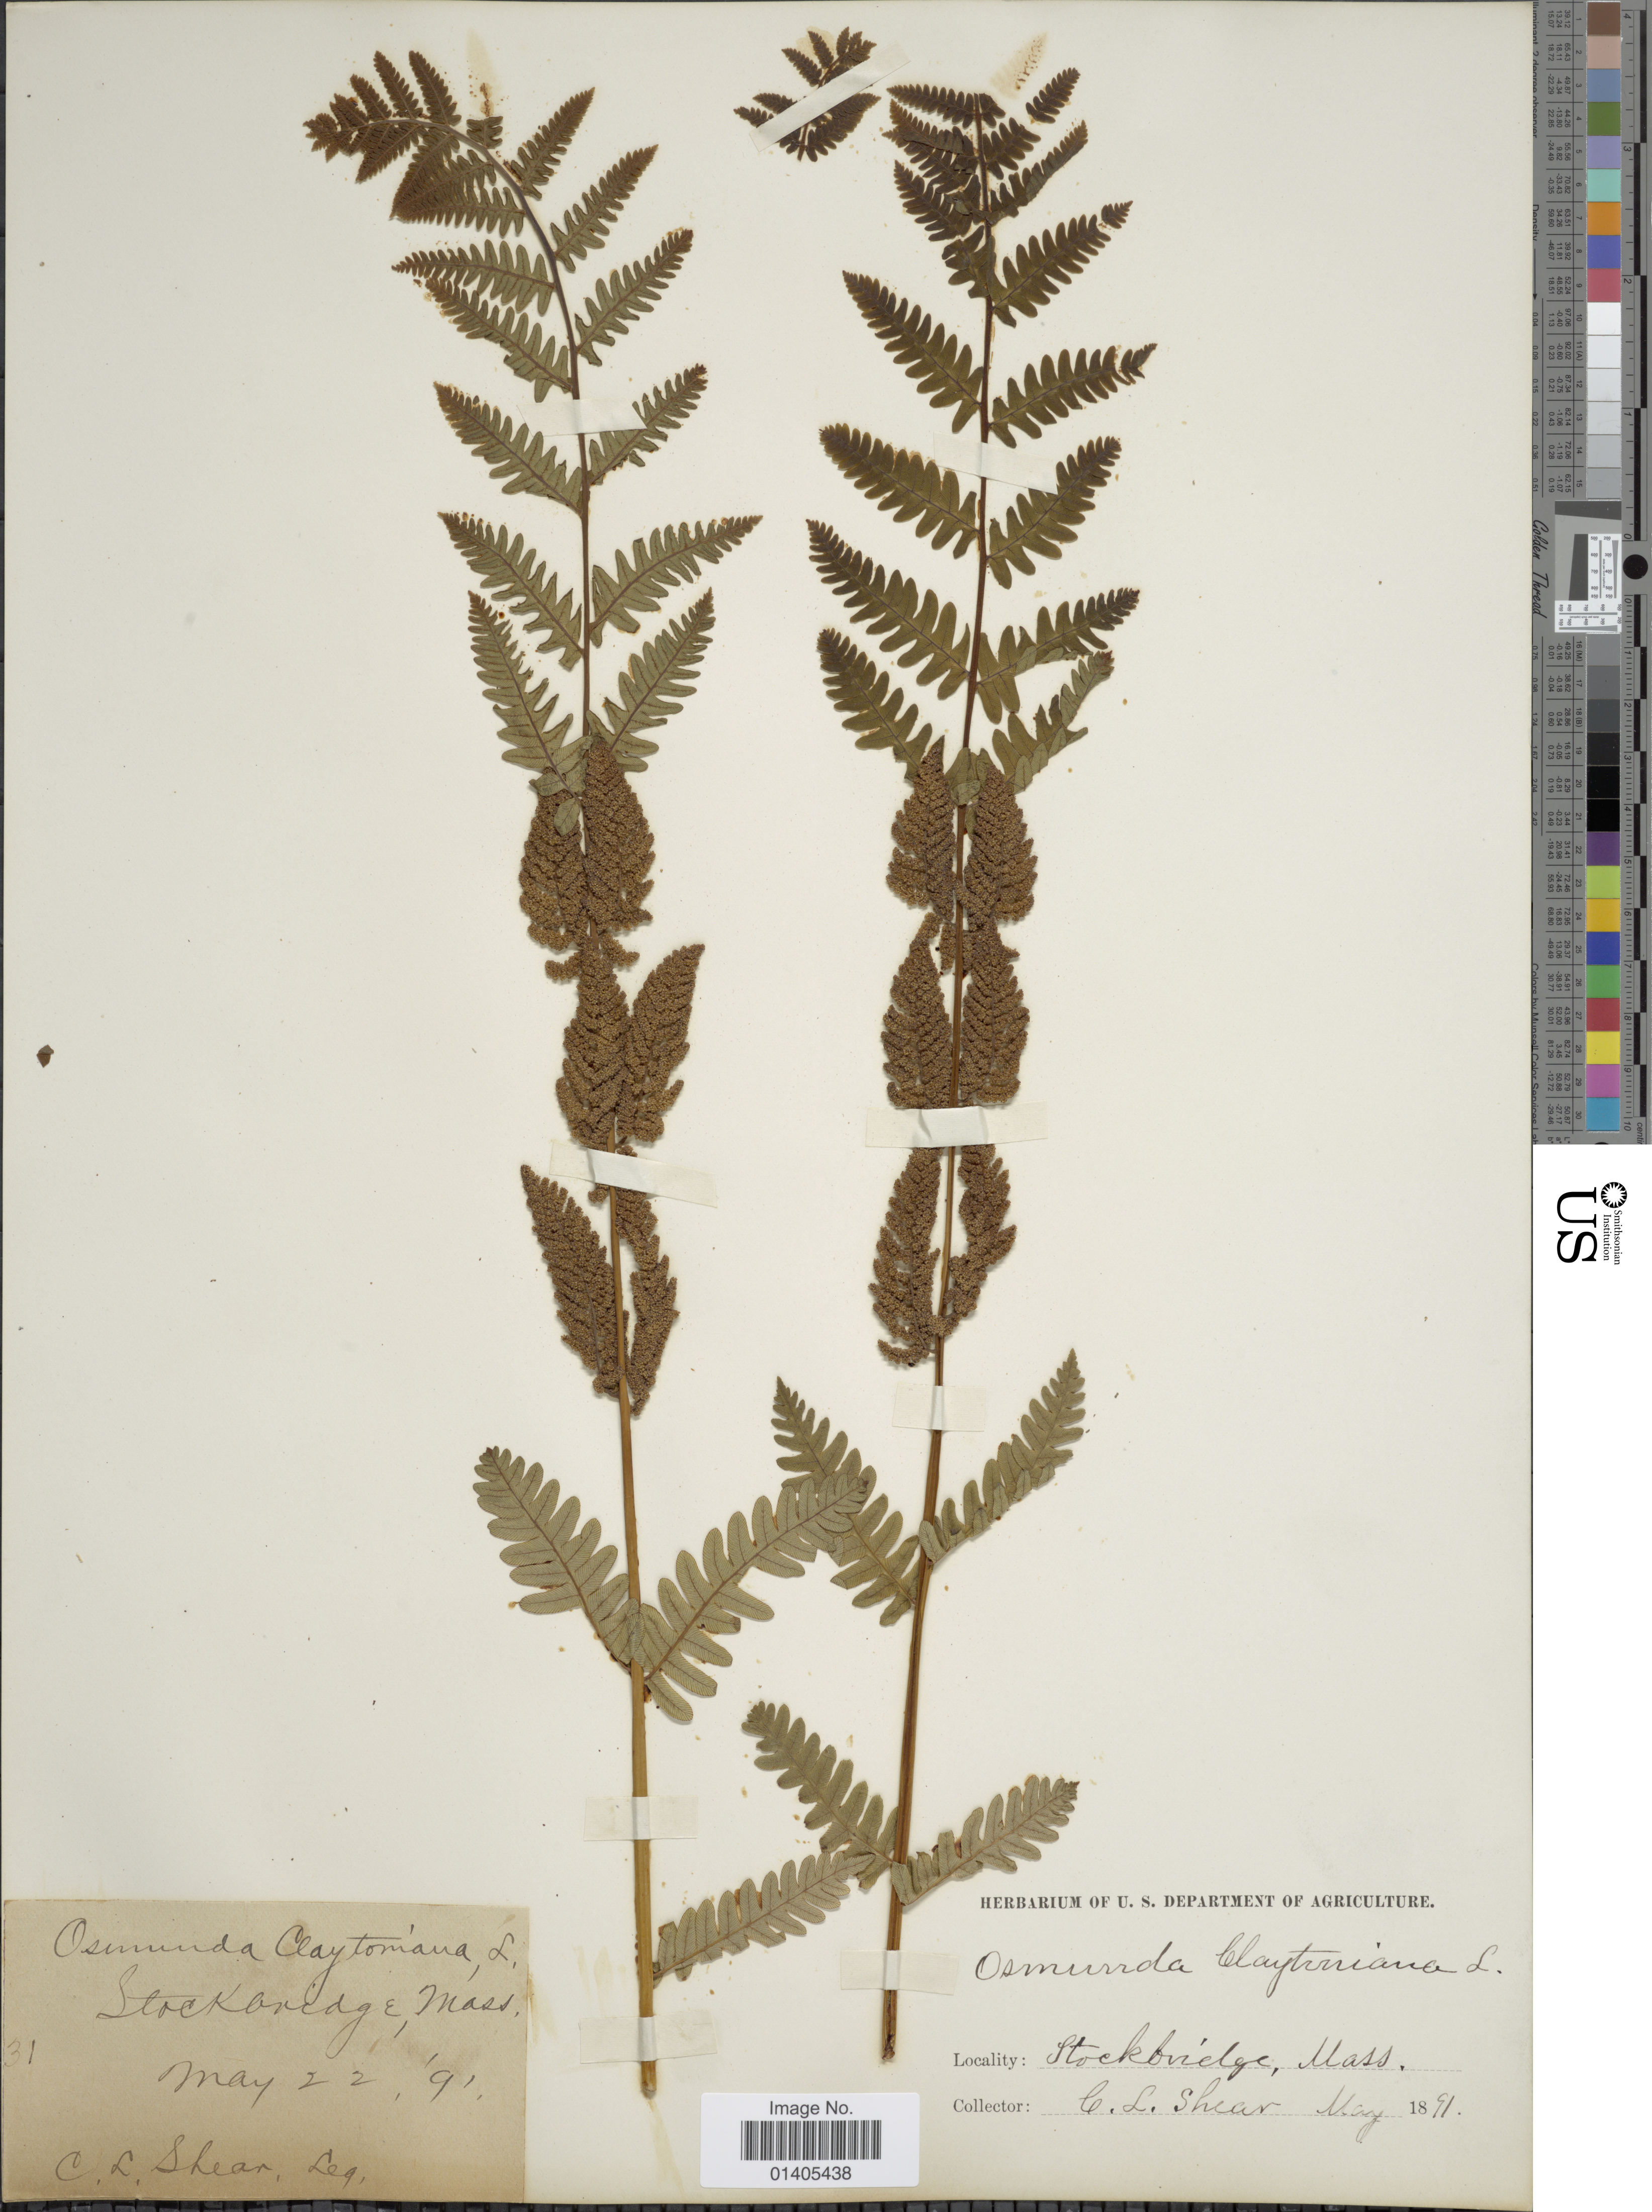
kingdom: Plantae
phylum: Tracheophyta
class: Polypodiopsida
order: Osmundales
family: Osmundaceae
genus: Osmunda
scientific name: Osmunda claytoniana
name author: (L.) Tagawa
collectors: C. L. Shear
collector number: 31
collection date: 1891-05-22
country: United States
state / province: Massachusetts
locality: Stockbridge